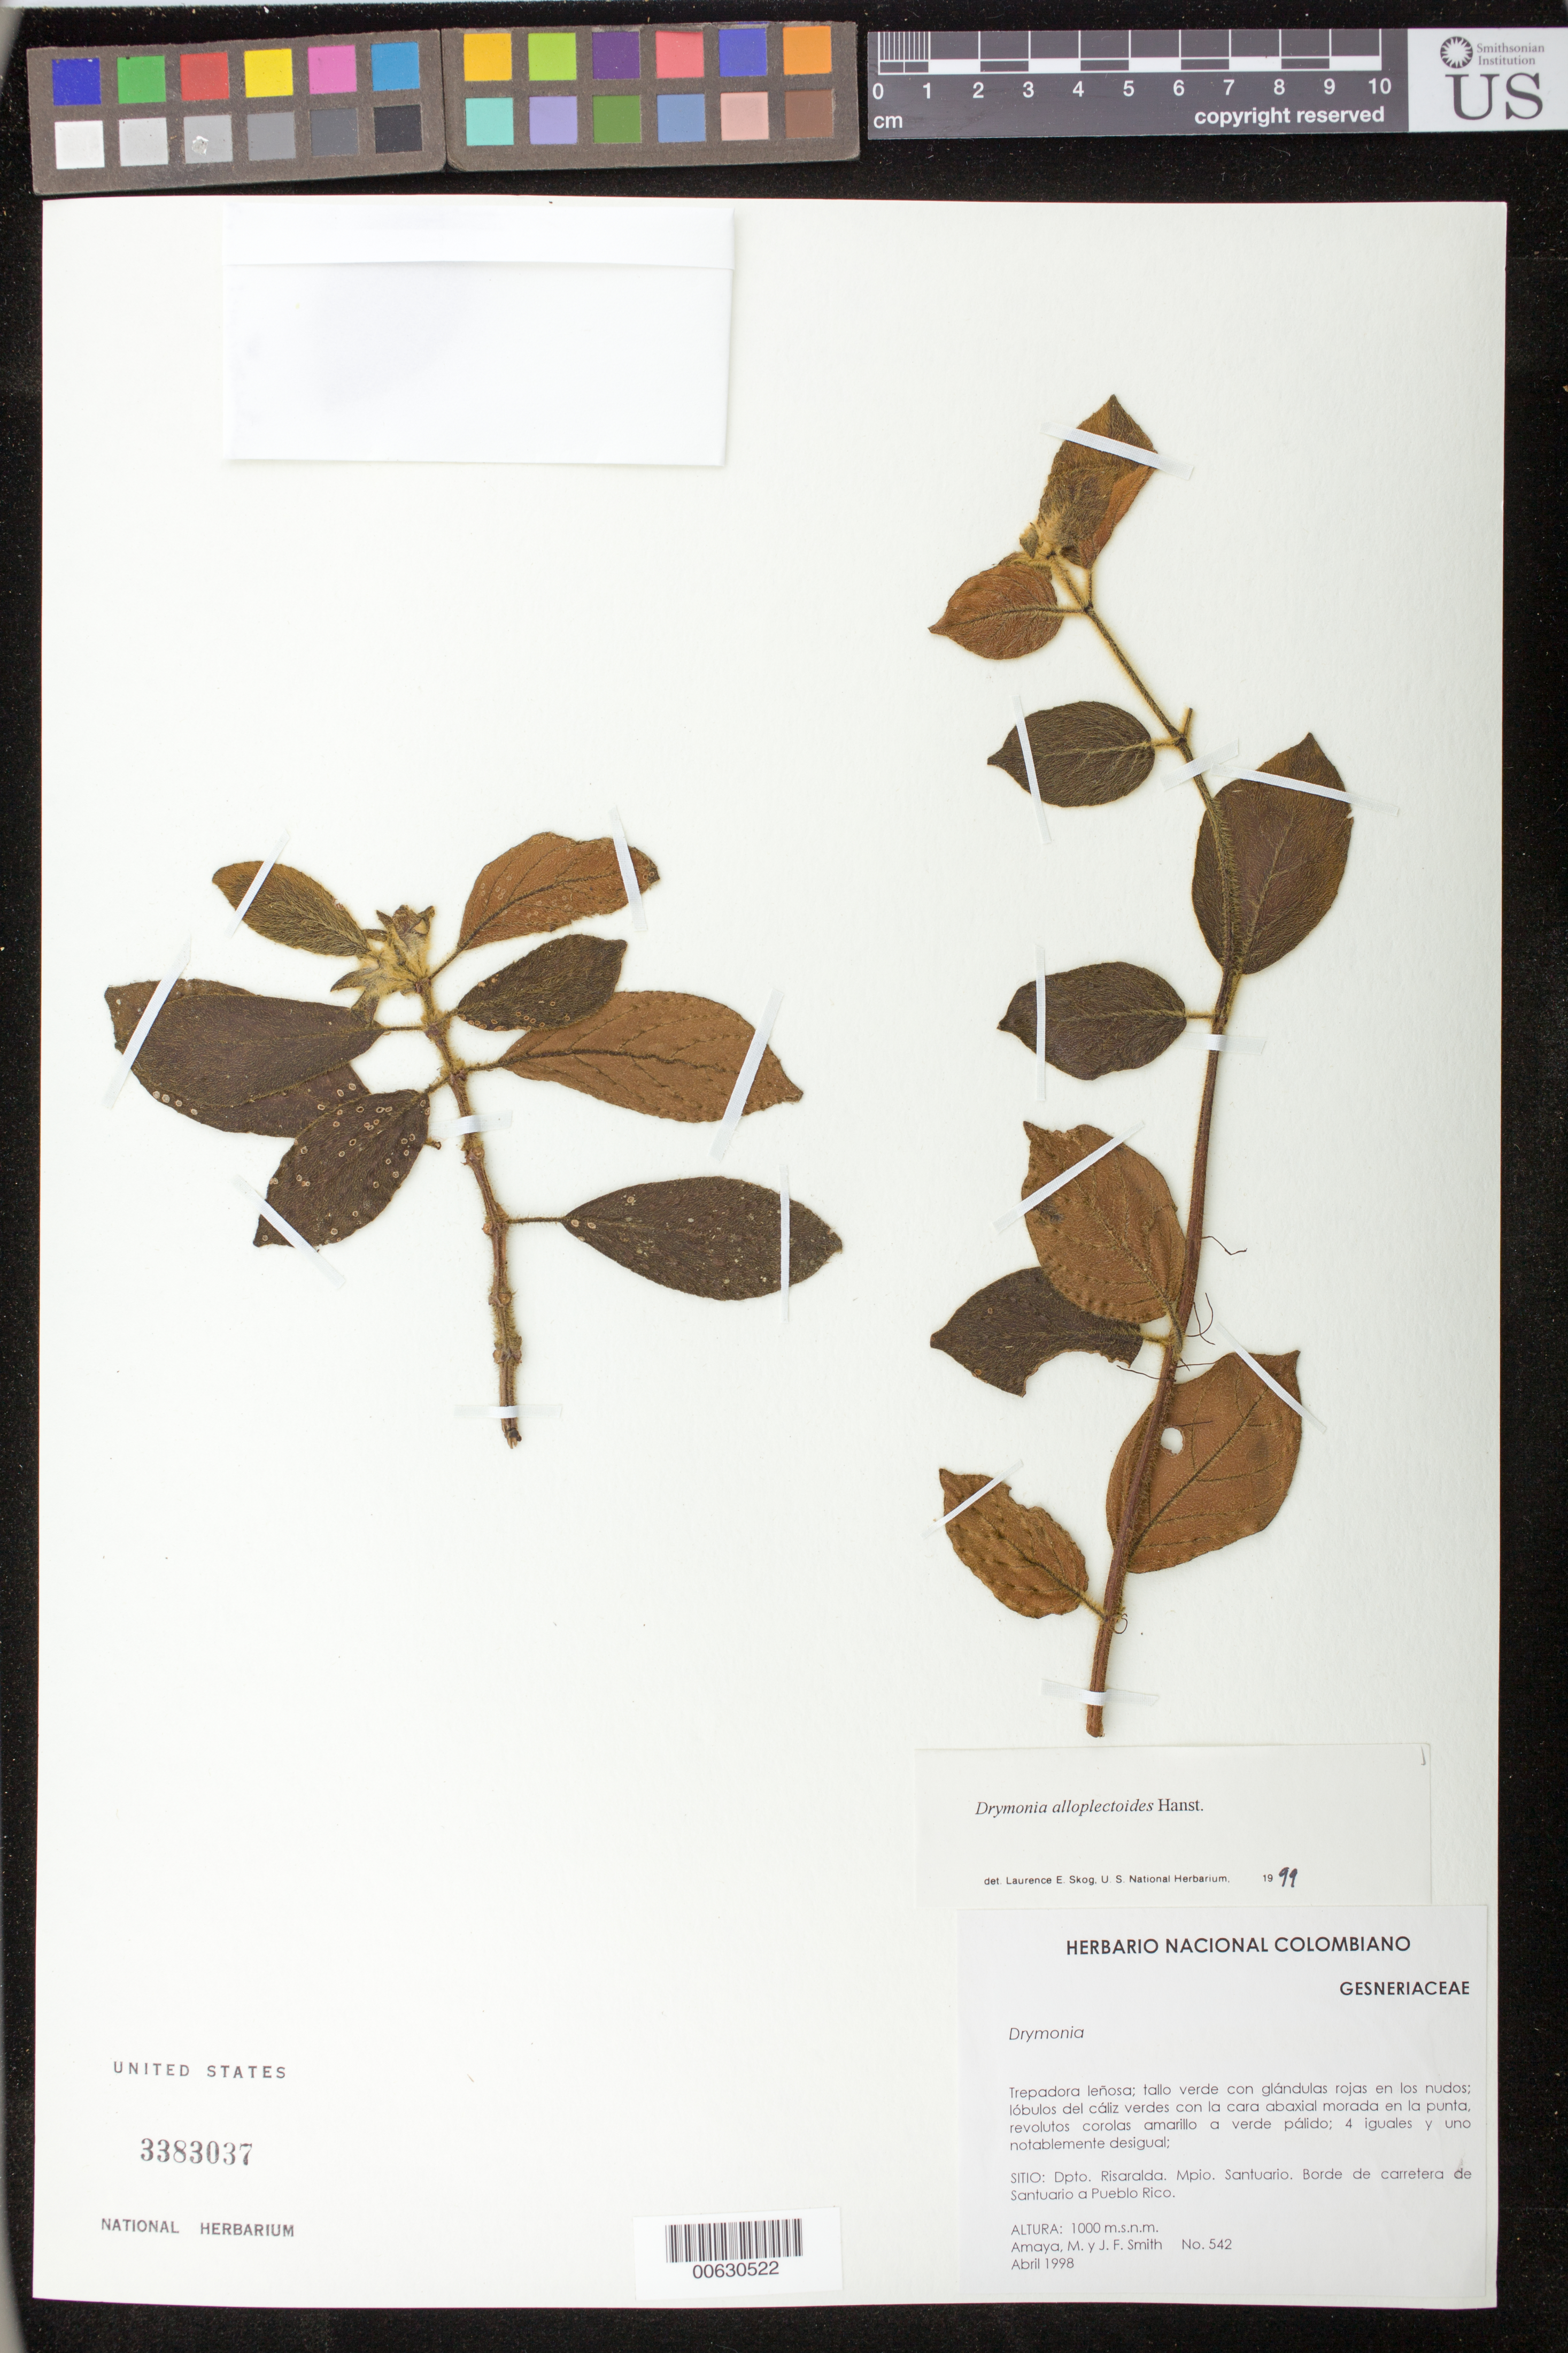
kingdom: Plantae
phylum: Tracheophyta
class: Magnoliopsida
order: Lamiales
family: Gesneriaceae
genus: Drymonia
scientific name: Drymonia alloplectoides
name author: Hanst.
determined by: Skog, Laurence E.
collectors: M. Amaya & J. F. Smith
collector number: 542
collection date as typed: Apr 1998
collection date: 1998-04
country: Colombia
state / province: Risaralda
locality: Mpio. Santuario. Borde de carretera de Santuario a Pueblo Rico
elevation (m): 1000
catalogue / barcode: US 3383037